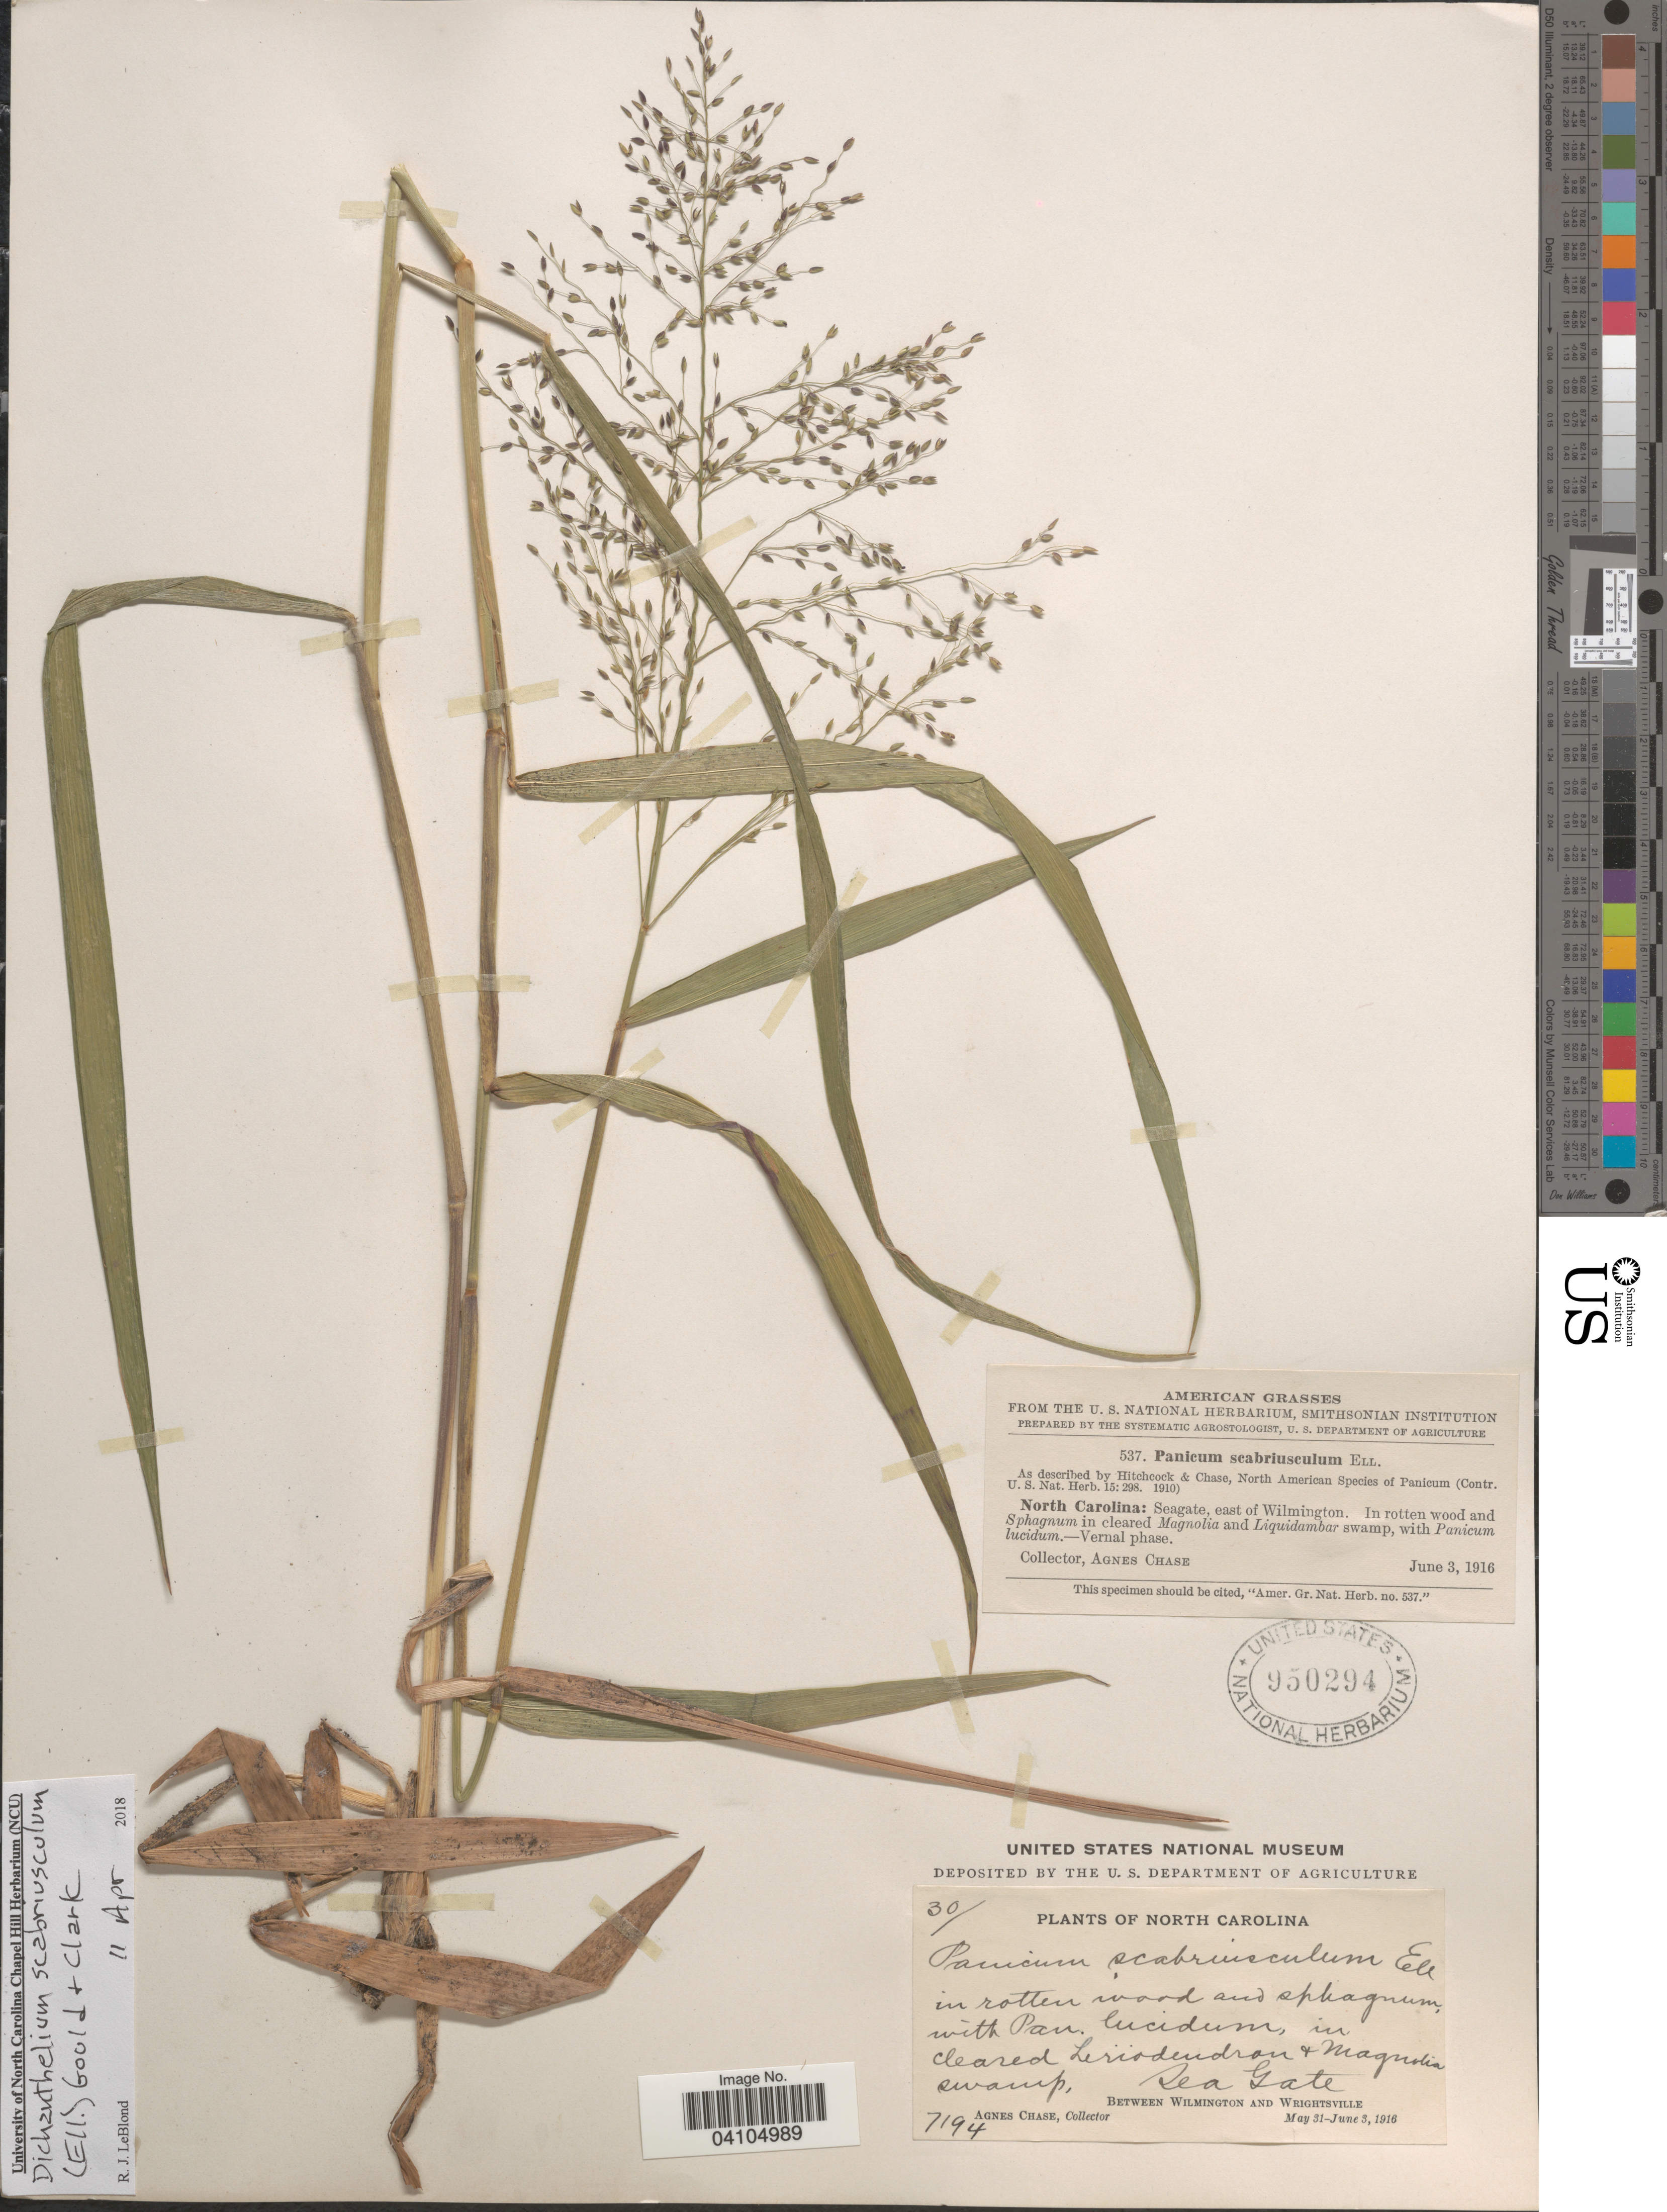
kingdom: Plantae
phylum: Tracheophyta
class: Liliopsida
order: Poales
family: Poaceae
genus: Dichanthelium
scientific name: Dichanthelium scabriusculum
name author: (Elliott) Gould & C.A. Clark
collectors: A. Chase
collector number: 7194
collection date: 1916-06-03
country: United States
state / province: North Carolina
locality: Seagate, east of Wilmington.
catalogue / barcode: US 950294